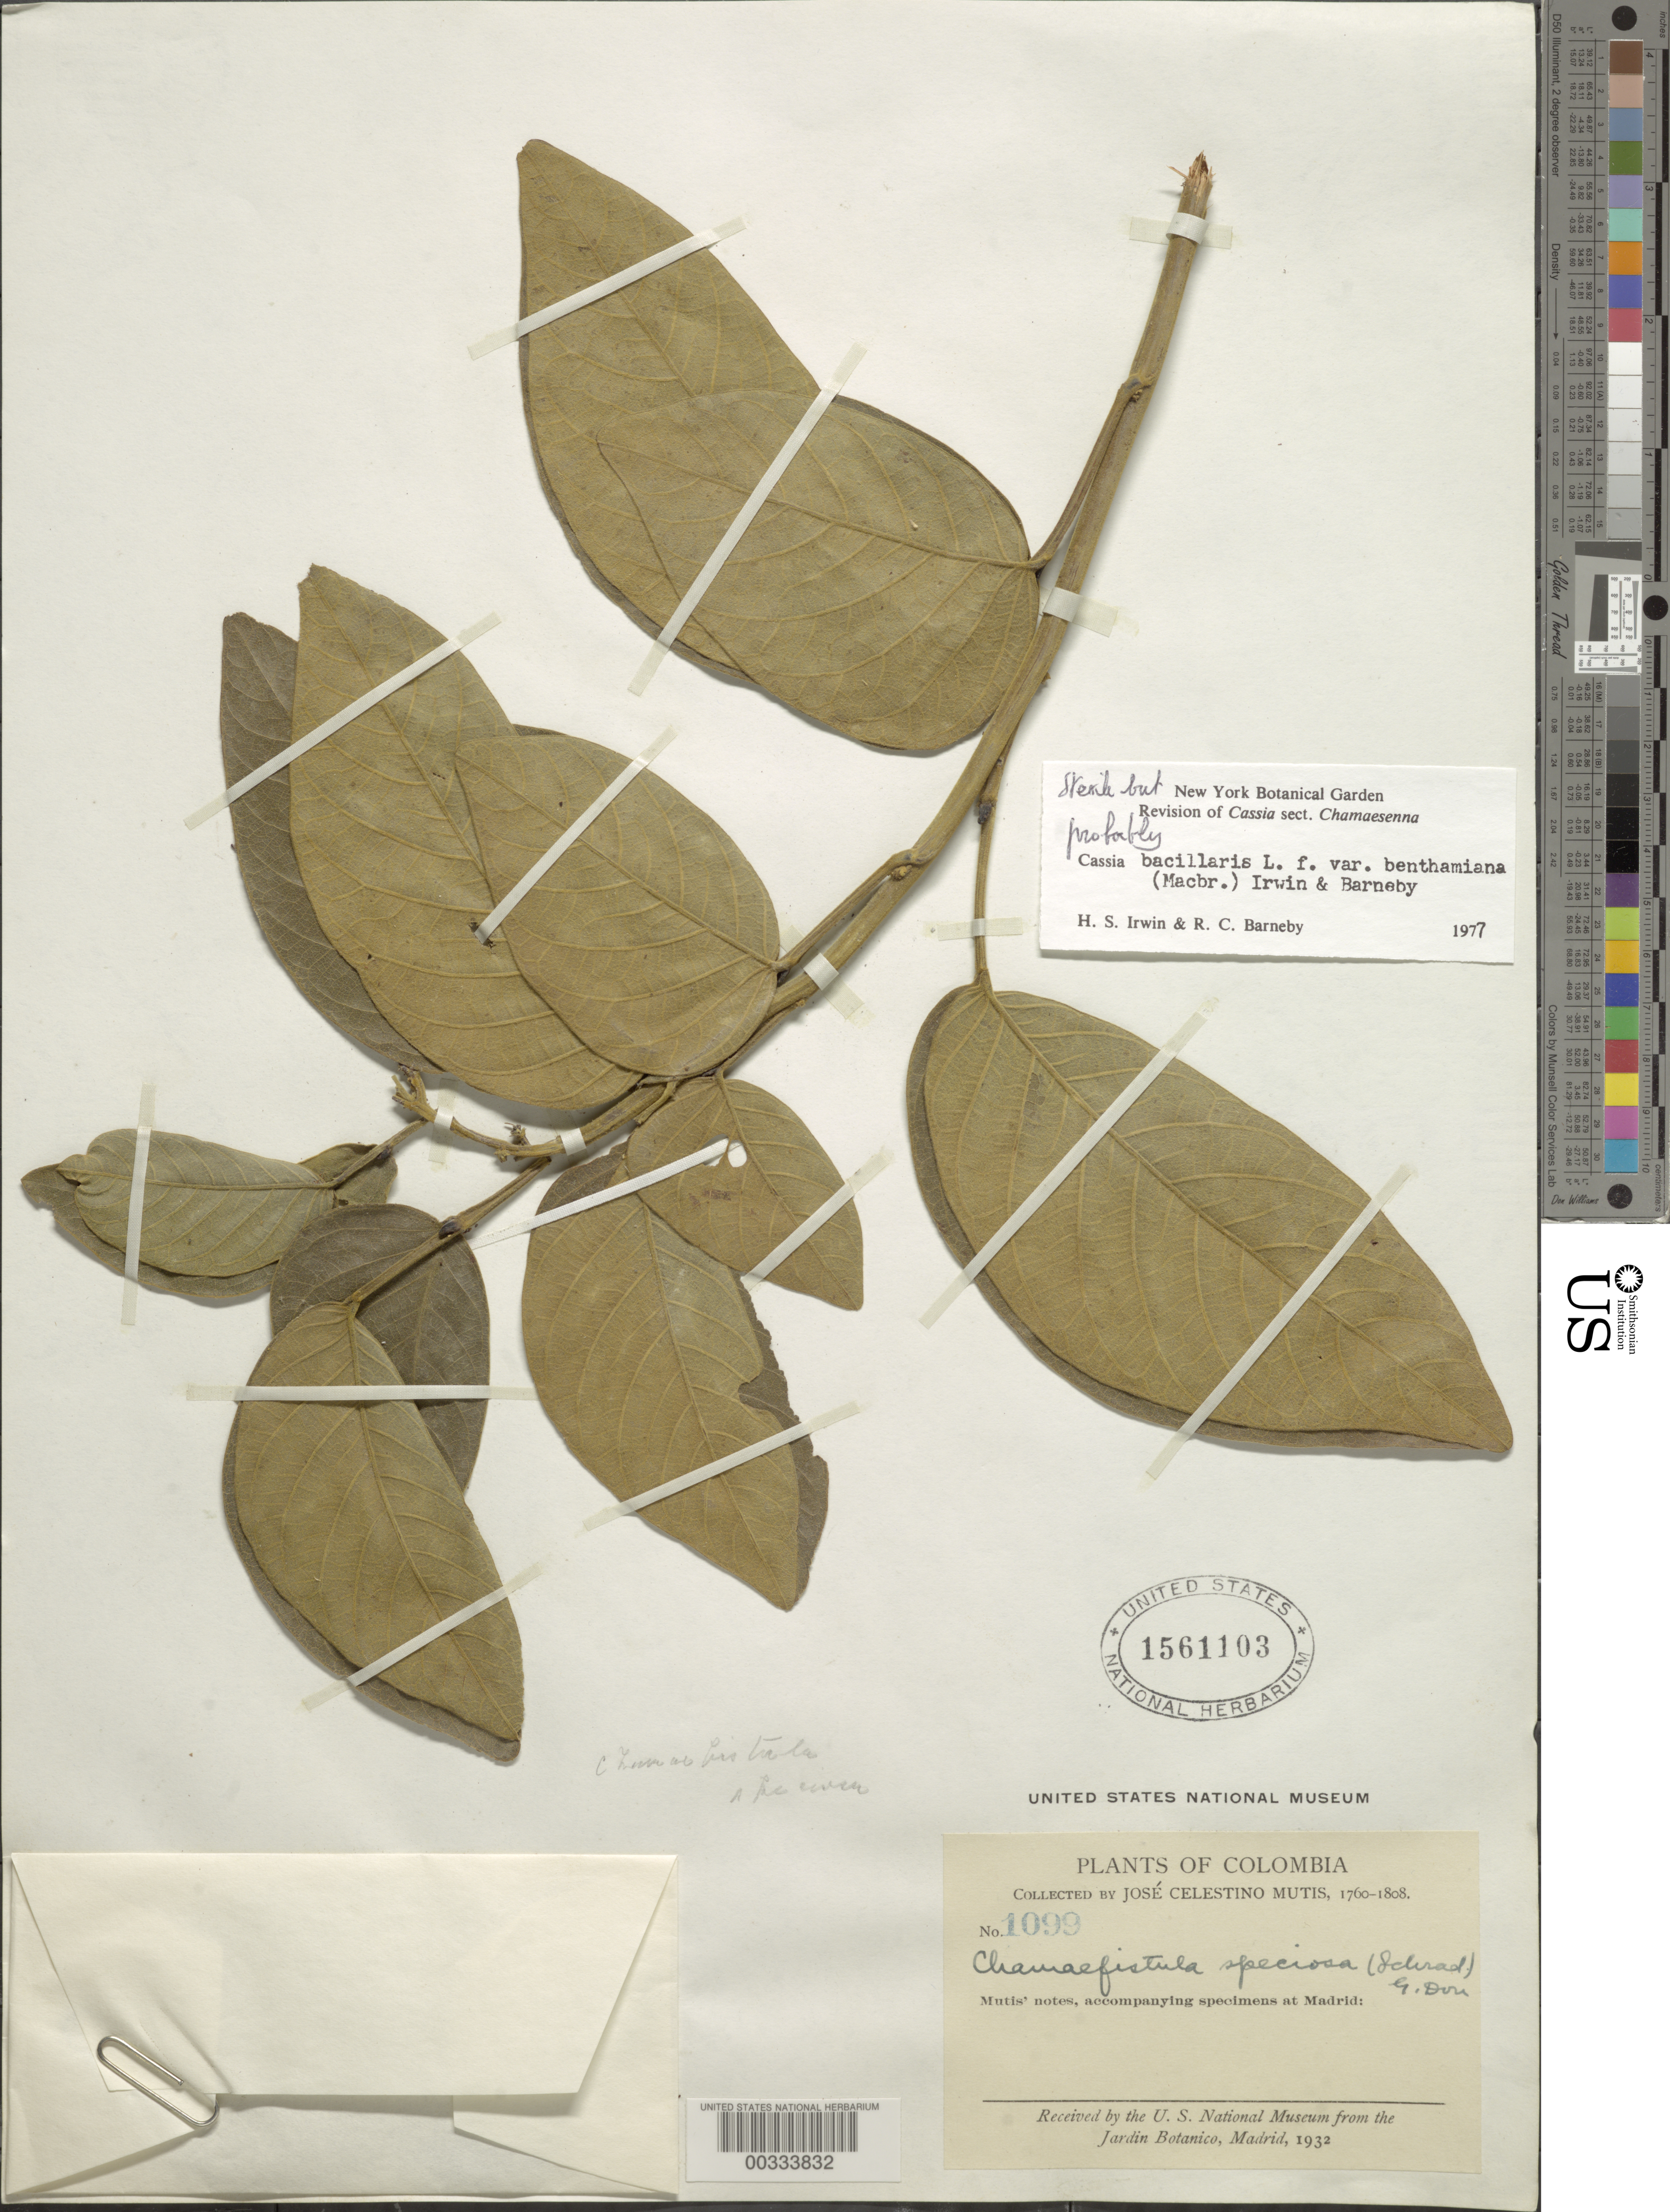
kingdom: Plantae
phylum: Tracheophyta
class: Magnoliopsida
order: Fabales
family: Fabaceae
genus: Senna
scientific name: Senna bacillaris var. benthamiana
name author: (J.F. Macbr.) H.S. Irwin & Barneby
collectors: J. C. B. Mutis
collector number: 1099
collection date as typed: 1760 to -- -- 1808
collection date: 1760/1808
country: Colombia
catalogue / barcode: US 1561103